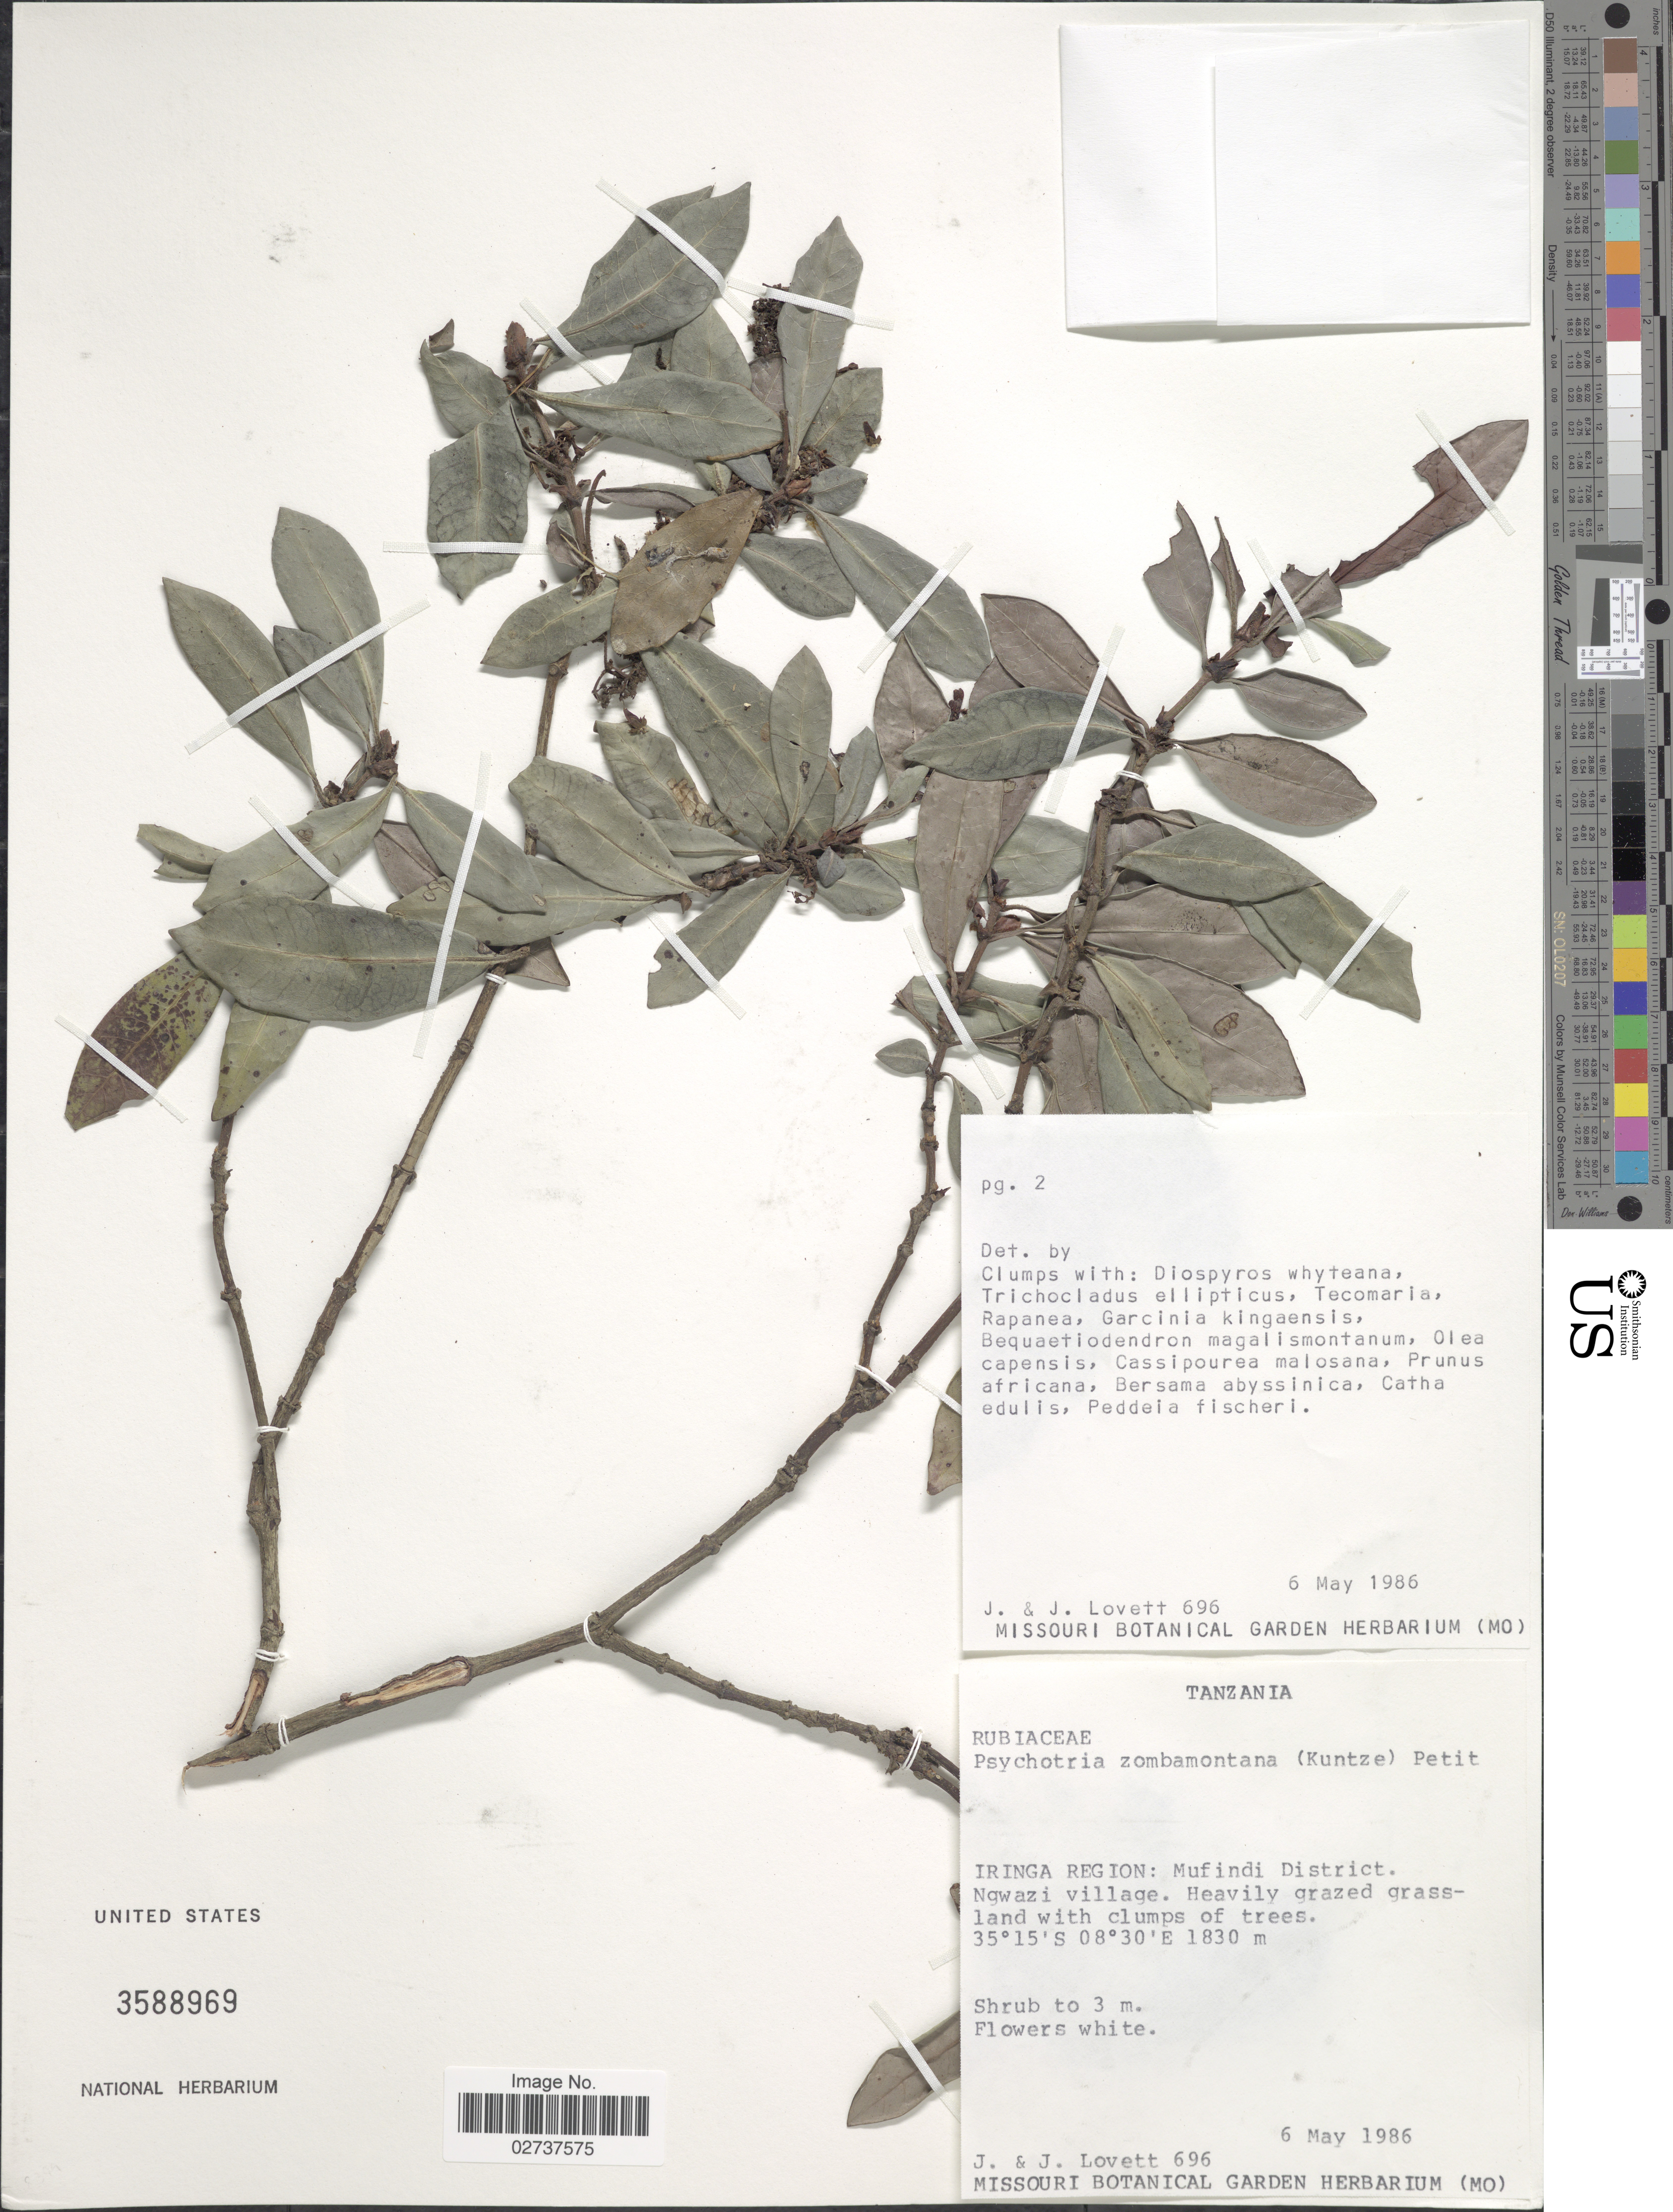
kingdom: Plantae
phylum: Tracheophyta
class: Magnoliopsida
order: Gentianales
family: Rubiaceae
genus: Psychotria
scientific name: Psychotria zombamontana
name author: (Kuntze) E.M.A. Petit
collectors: J. Lovett & J. Lovett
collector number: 696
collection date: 1986-05-06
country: Tanzania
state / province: Iringa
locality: Iringa Region: Mufindi District, Ngwazi village.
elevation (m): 1830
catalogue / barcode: US 3588969